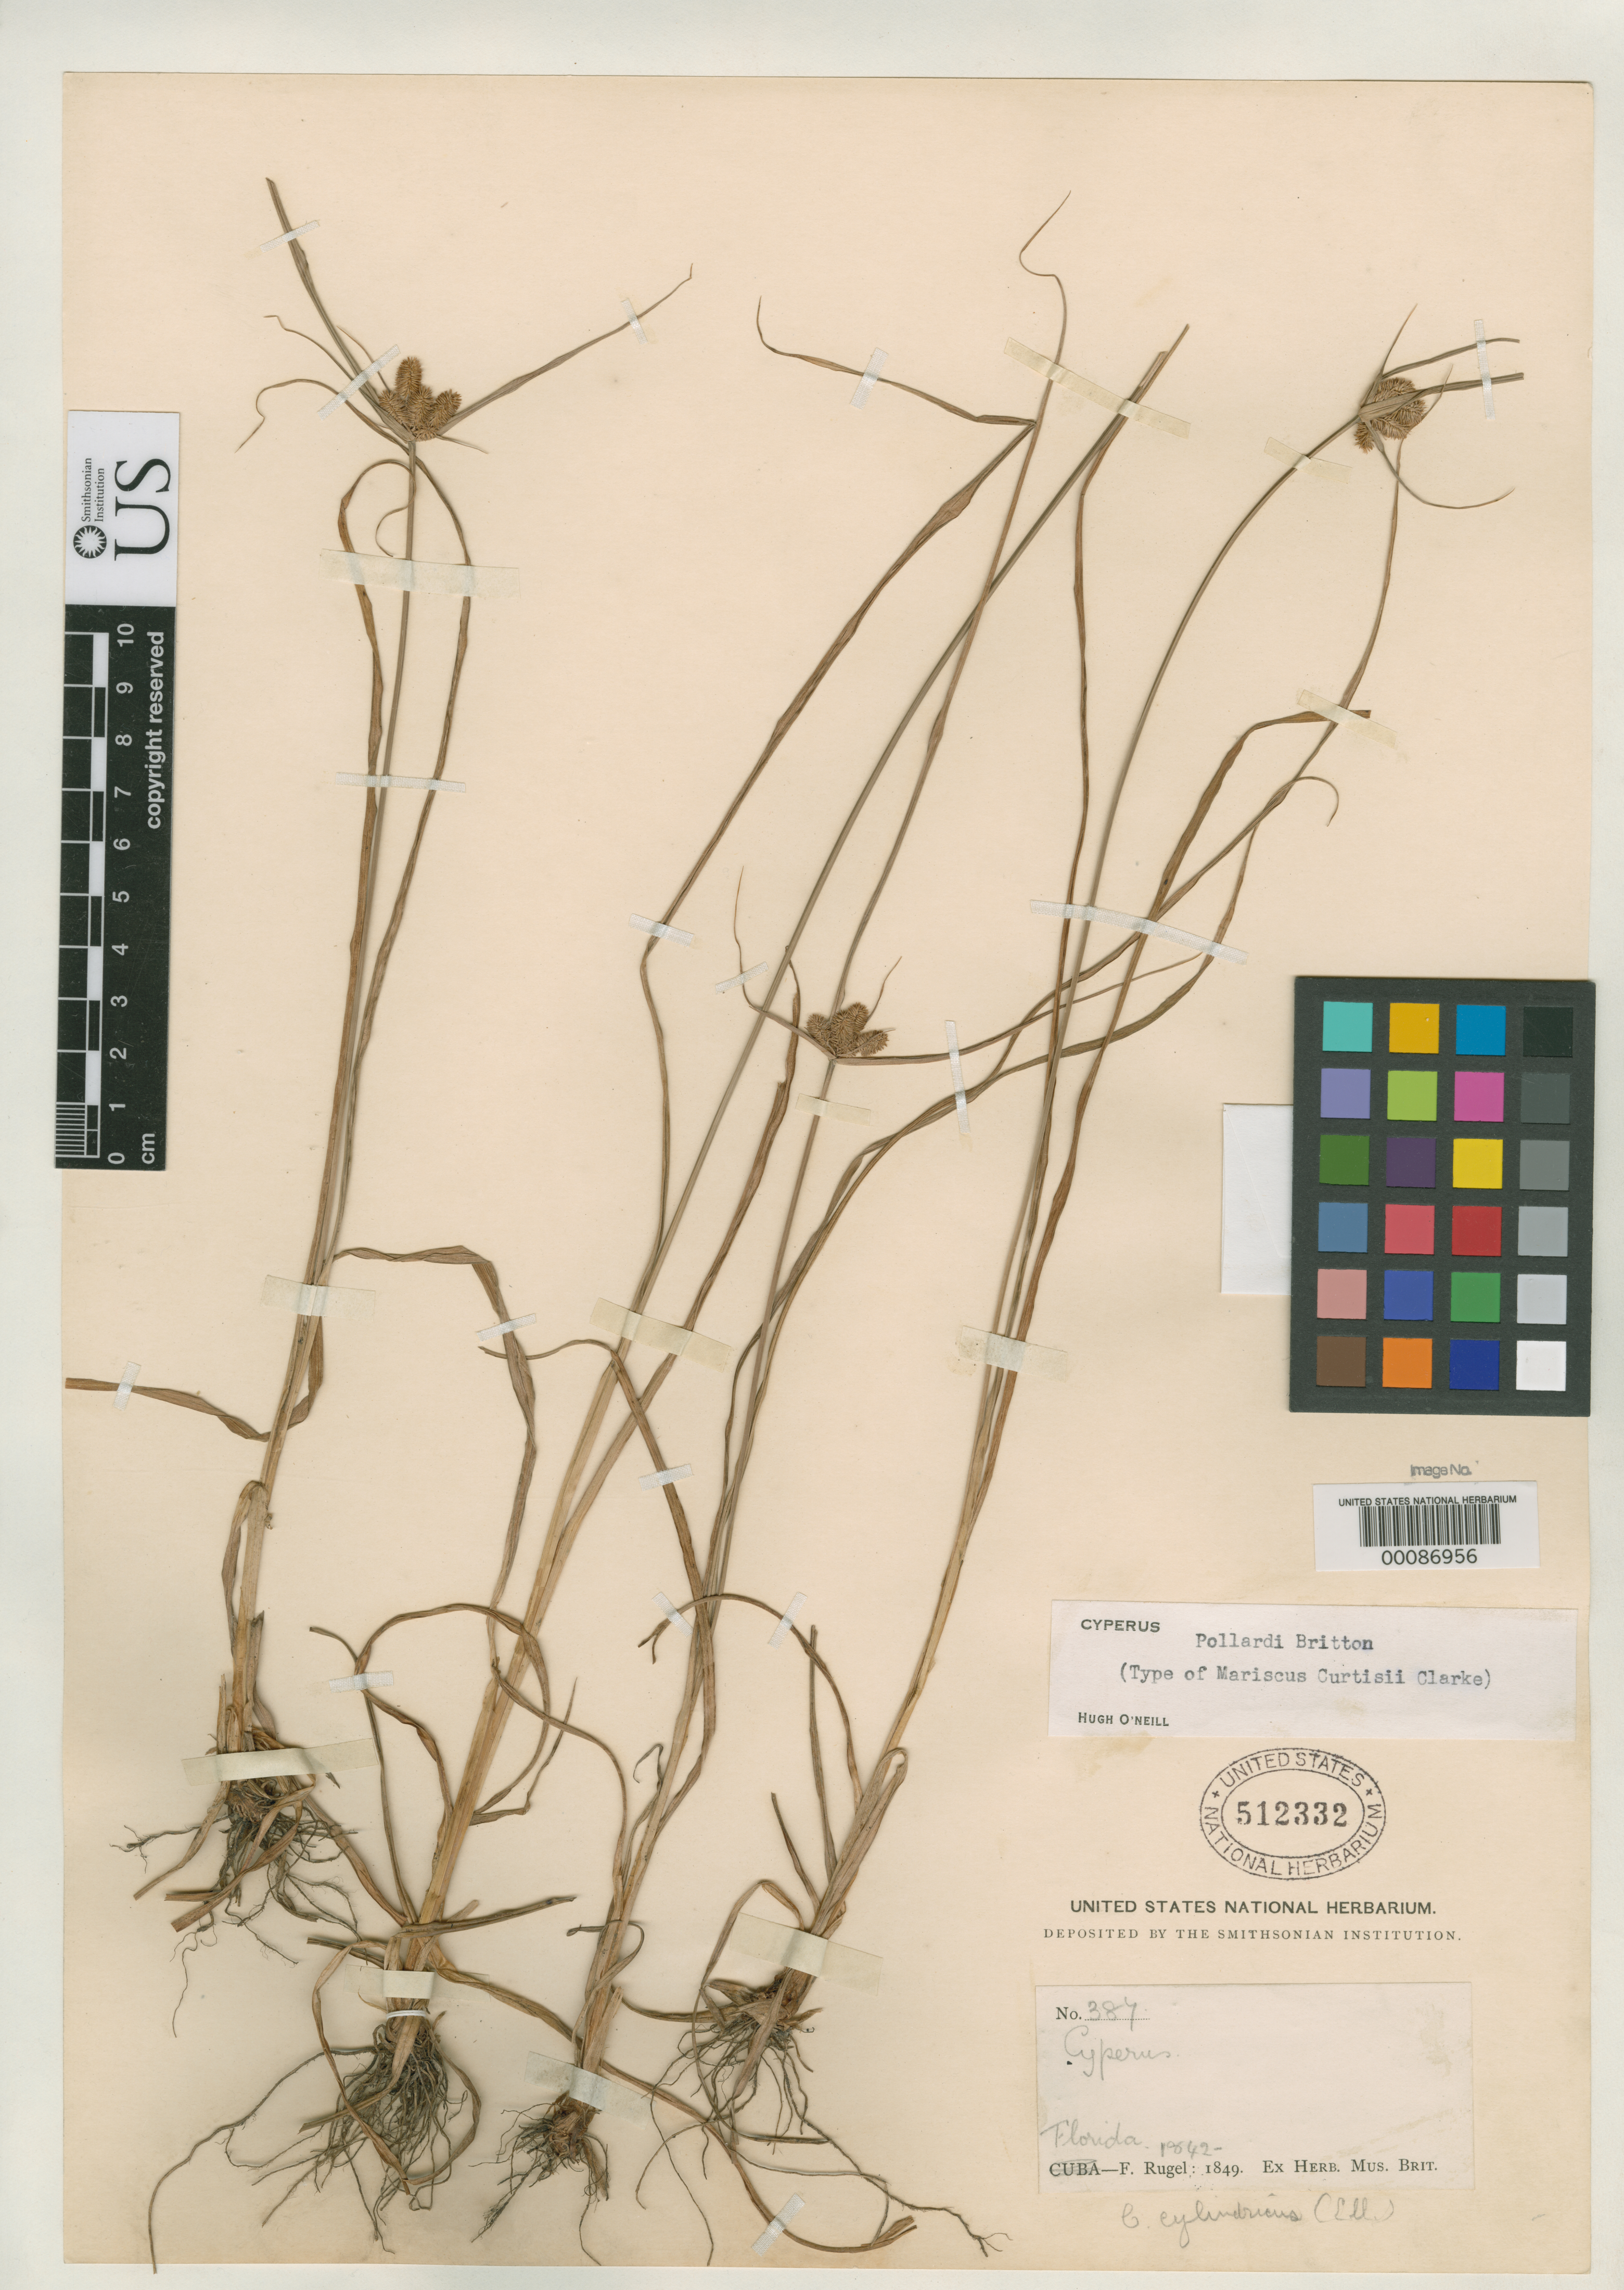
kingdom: Plantae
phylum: Tracheophyta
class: Liliopsida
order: Poales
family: Cyperaceae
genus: Mariscus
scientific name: Mariscus curtisii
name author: C.B. Clarke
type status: Type Collection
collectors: F. Rugel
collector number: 387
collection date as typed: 1849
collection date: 1849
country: United States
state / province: Florida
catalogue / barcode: US 512332